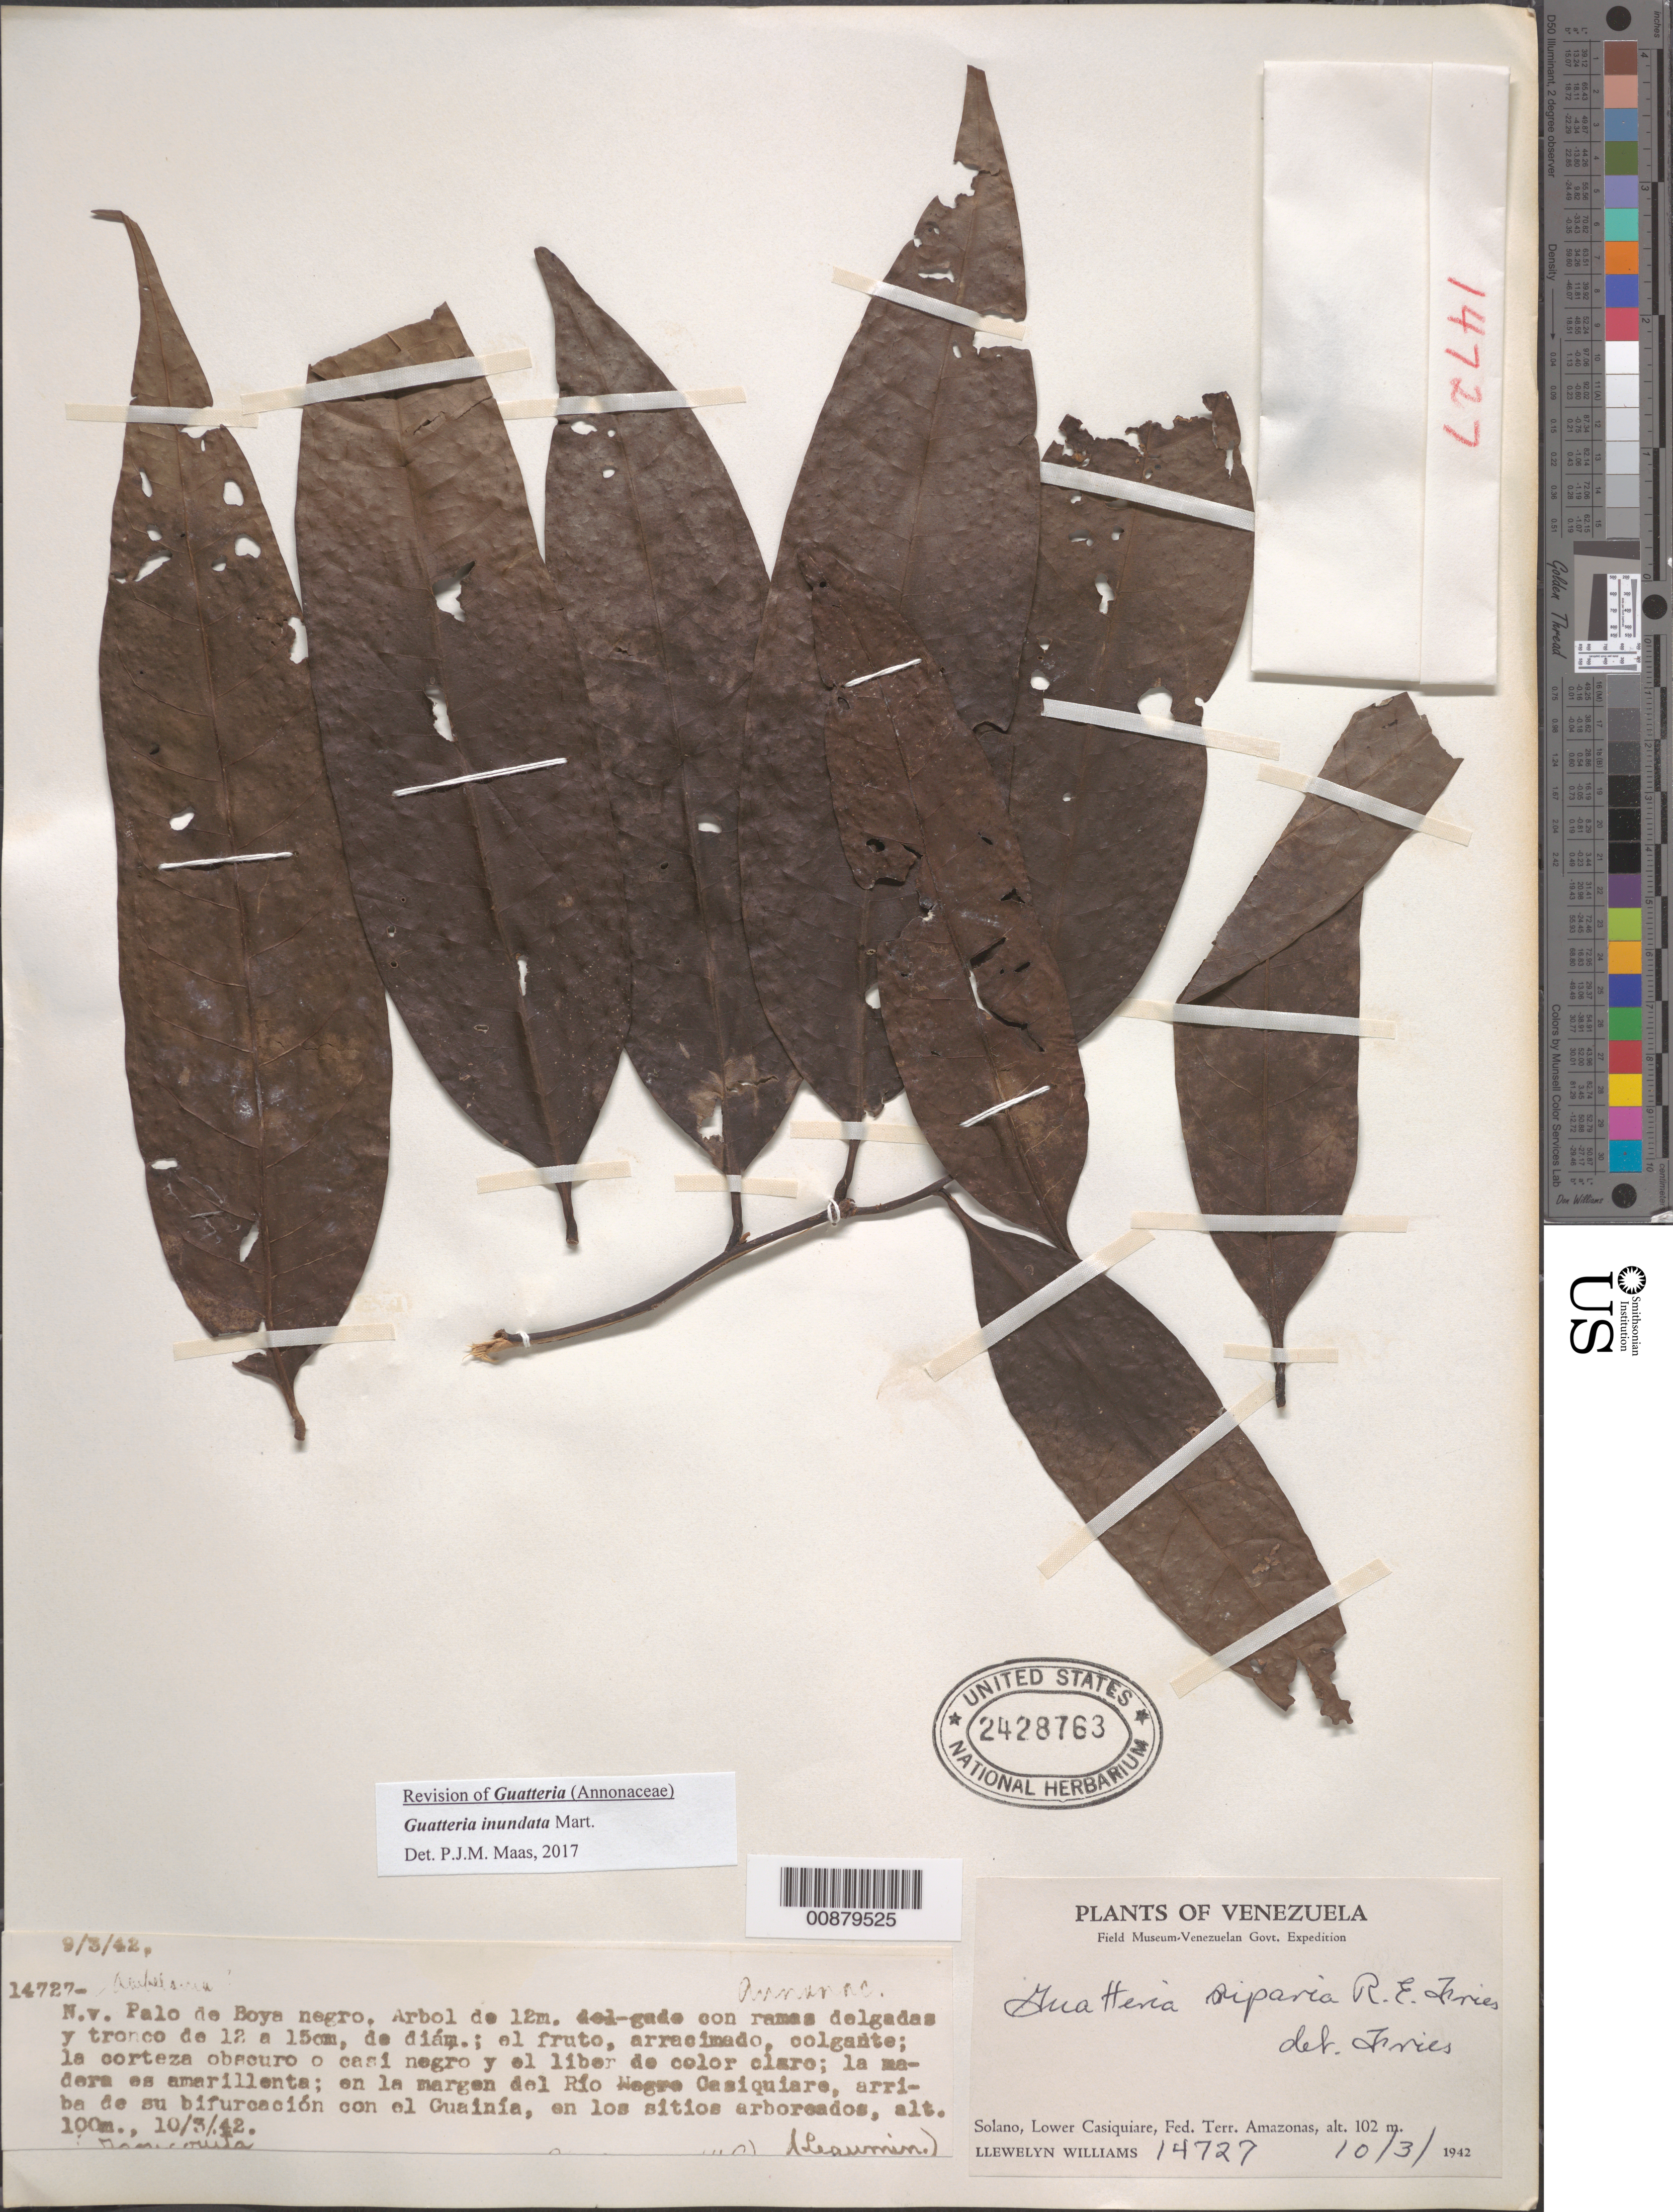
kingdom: Plantae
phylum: Tracheophyta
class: Magnoliopsida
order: Magnoliales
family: Annonaceae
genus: Guatteria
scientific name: Guatteria inundata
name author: Mart.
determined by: Maas, P. J.; Maas van de Kamer, H.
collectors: Ll. Williams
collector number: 14727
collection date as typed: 10-Mar-42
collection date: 1942-03-10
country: Venezuela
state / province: Amazonas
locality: Río Casiquiare, arriba de su bifurcación en el Guianía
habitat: River edge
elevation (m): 100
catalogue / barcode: US 2428763